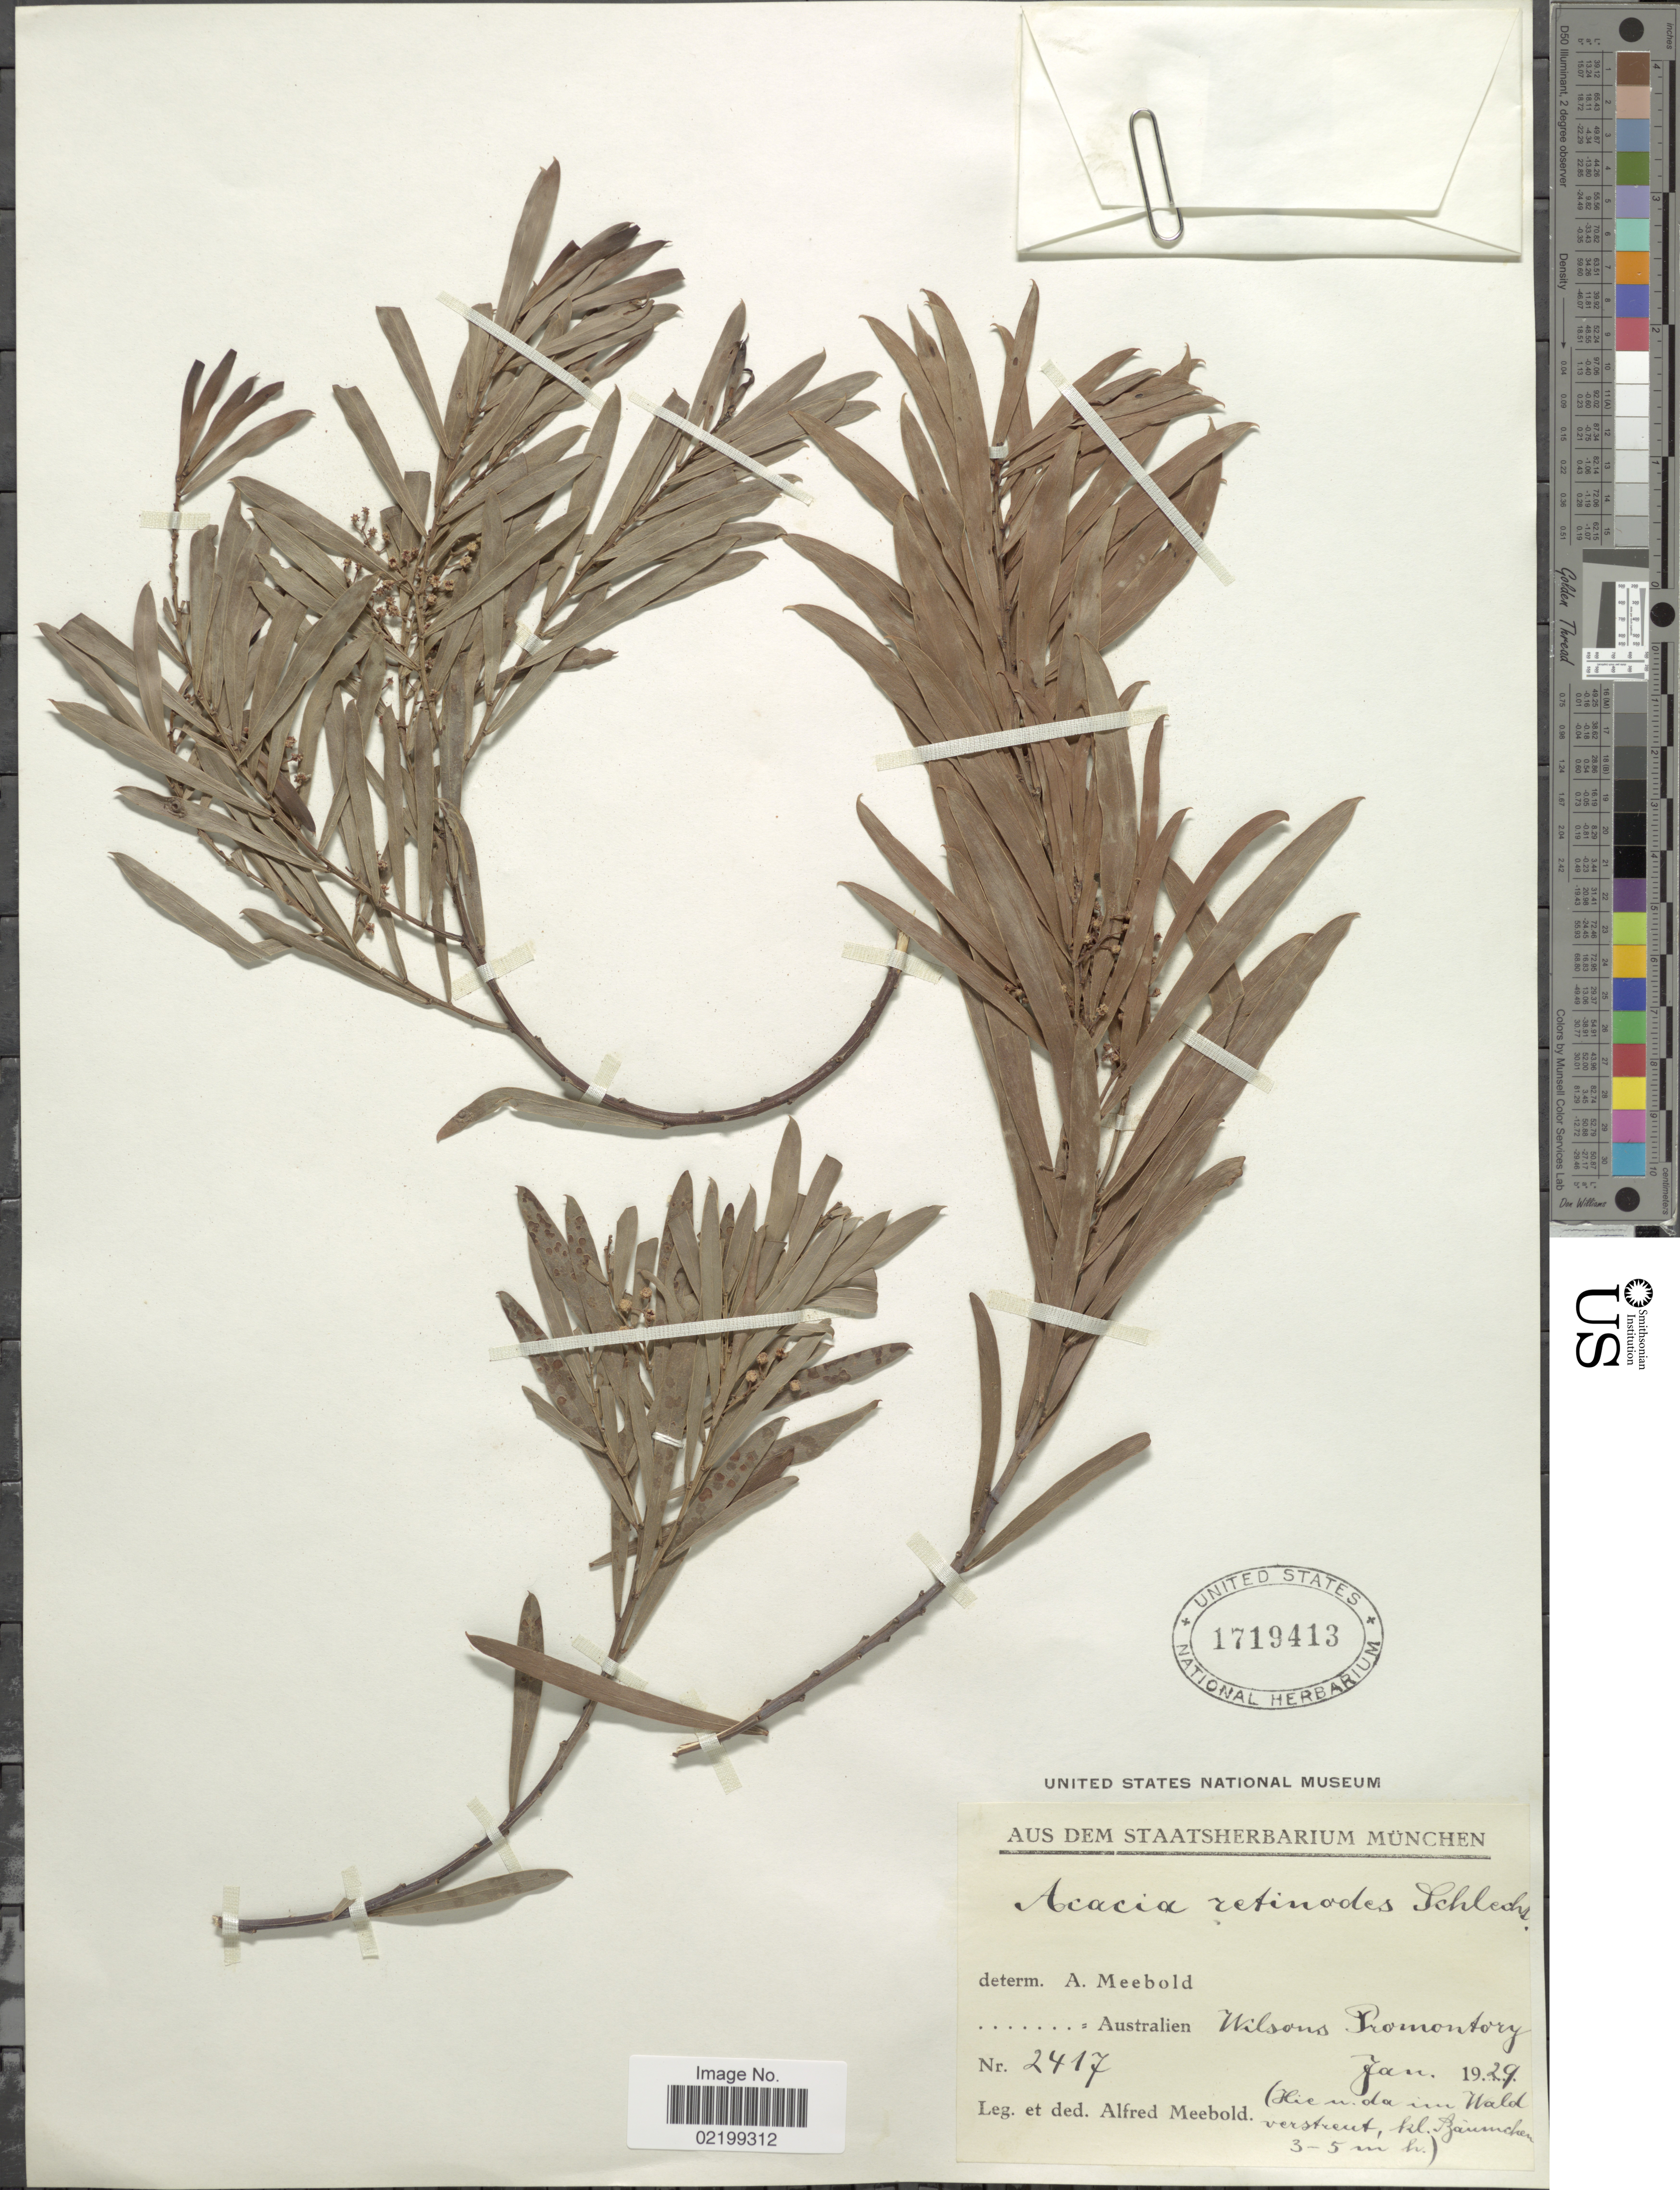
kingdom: Plantae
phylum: Tracheophyta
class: Magnoliopsida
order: Fabales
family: Fabaceae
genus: Acacia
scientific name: Acacia retinodes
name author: Schltdl.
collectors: A. Meebold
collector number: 2417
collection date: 1929-01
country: Australia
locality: Wilsons Promontory (Hie n da in Wald verstreut, Kl. Aziumchen 3-5 m)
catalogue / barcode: US 1719413